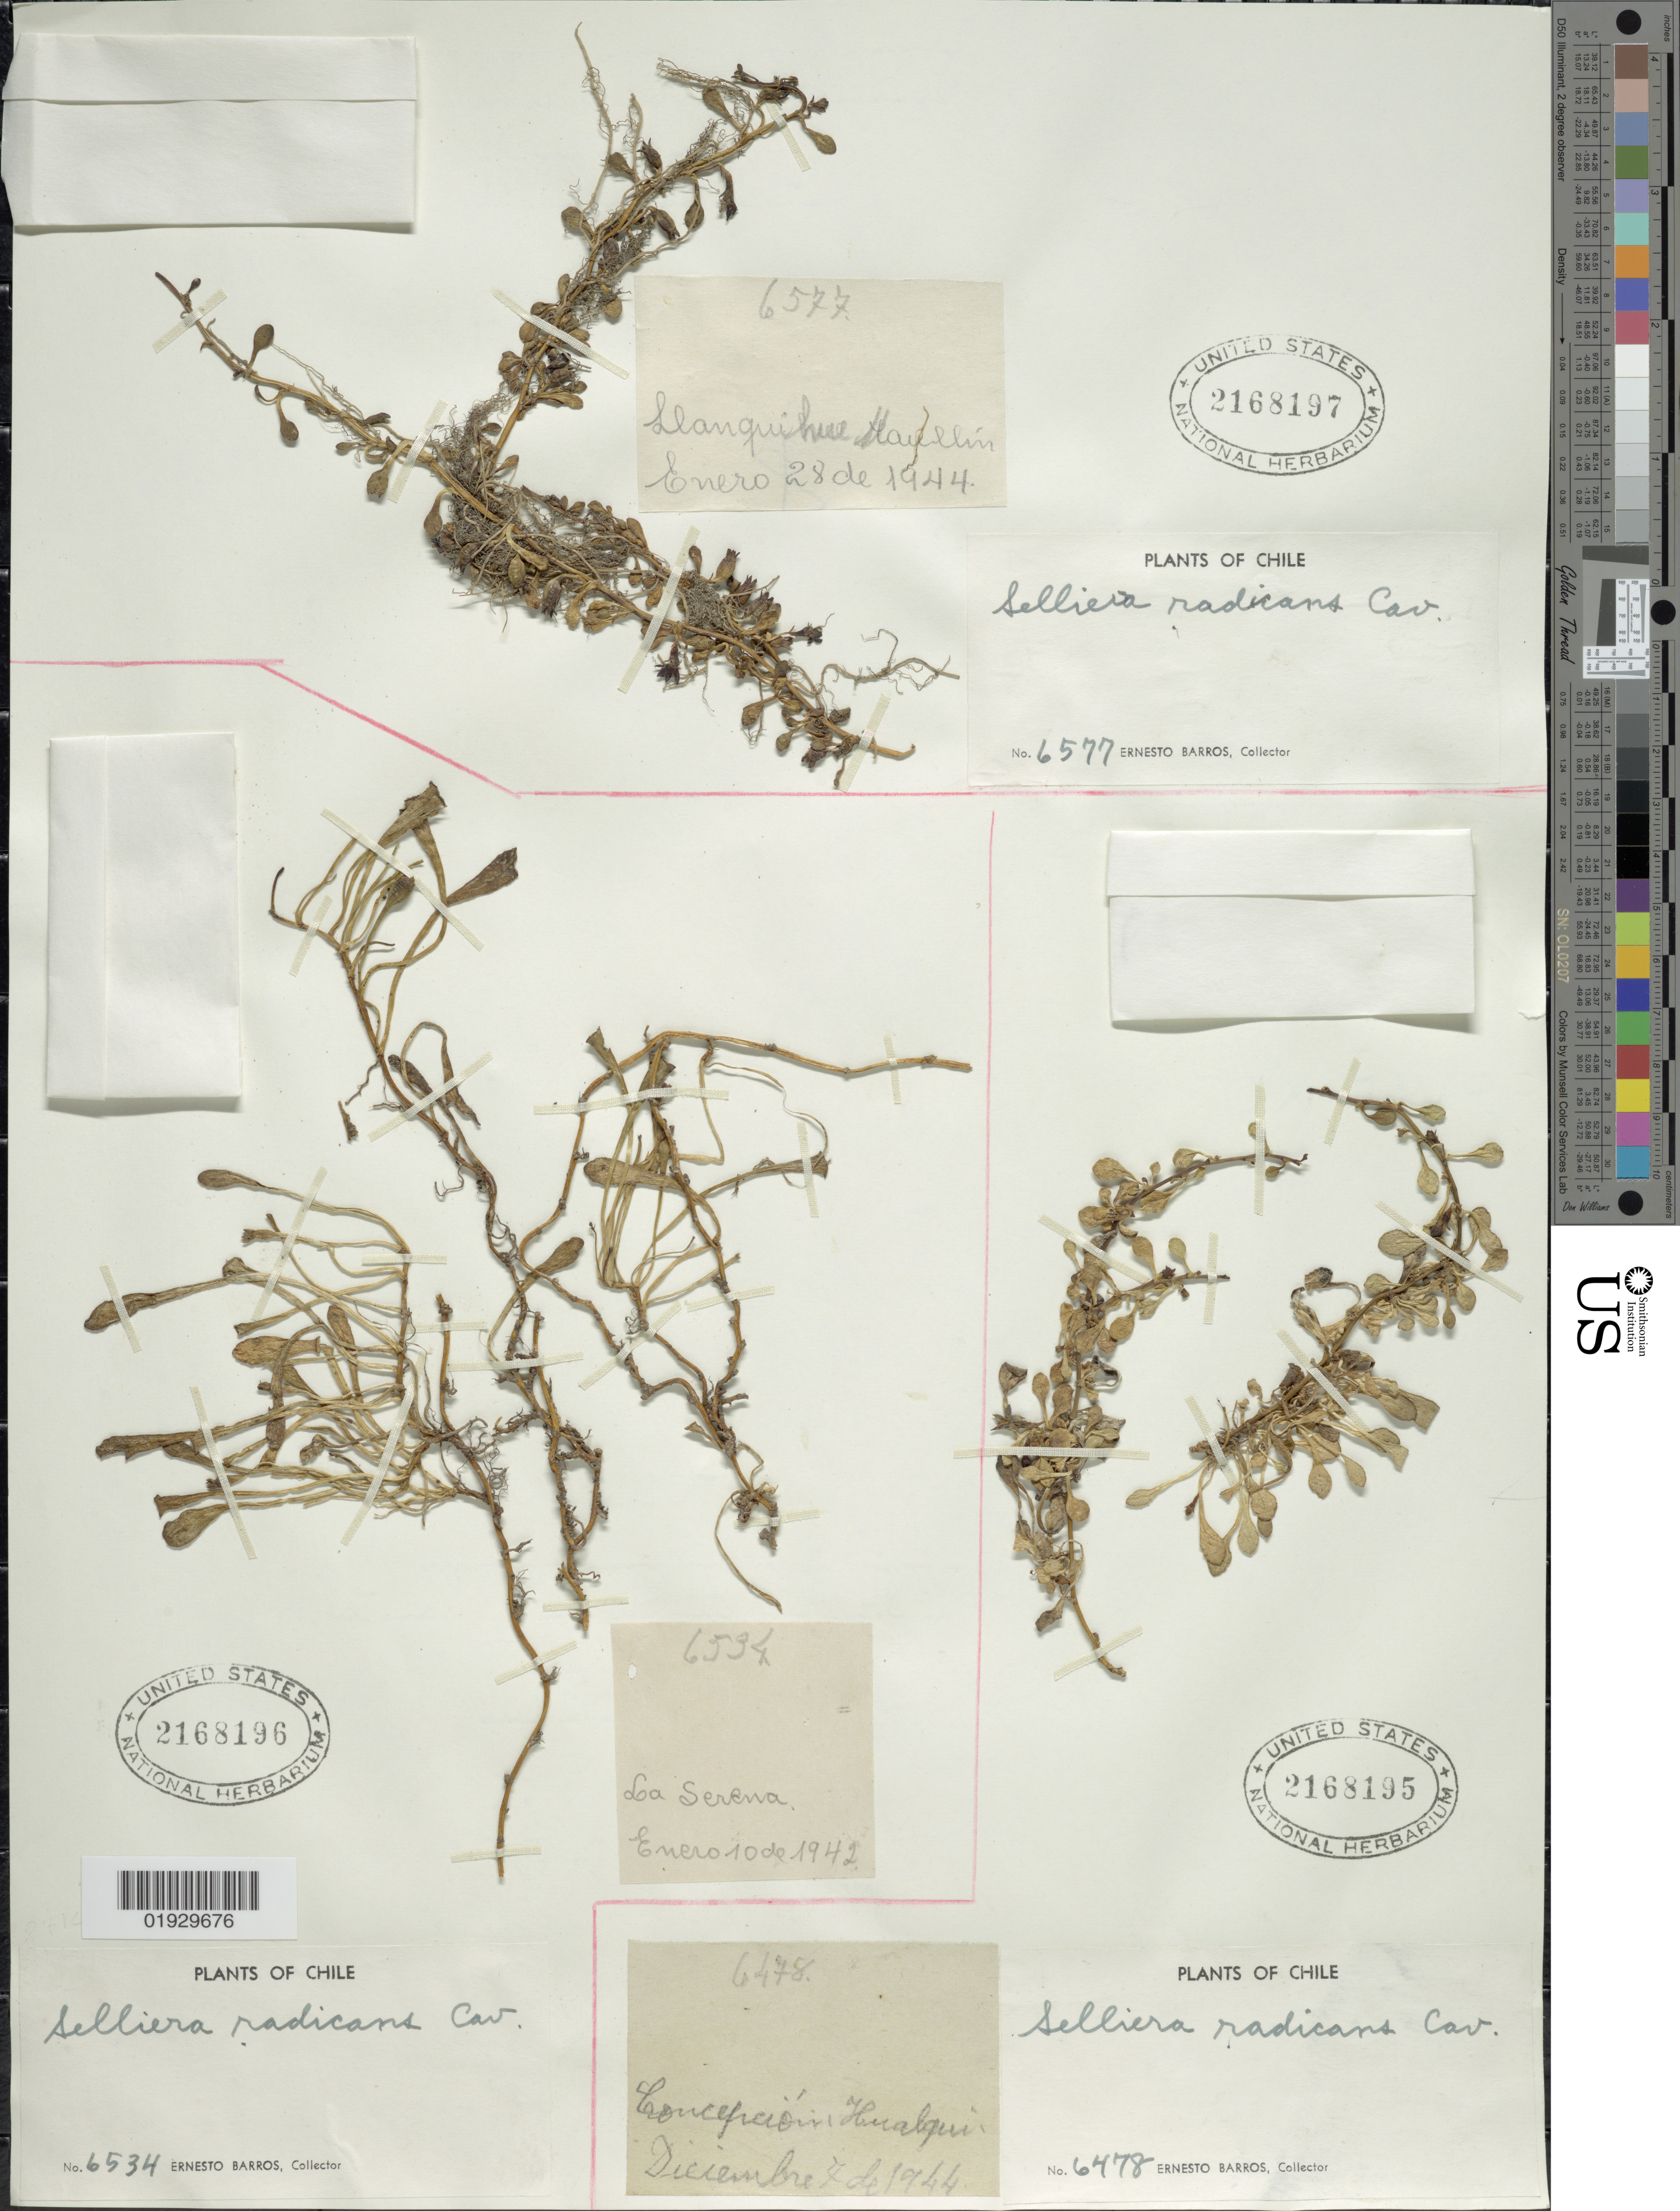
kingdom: Plantae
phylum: Tracheophyta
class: Magnoliopsida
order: Asterales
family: Goodeniaceae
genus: Selliera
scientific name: Selliera radicans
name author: Cav.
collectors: E. Barros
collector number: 6478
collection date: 1944-12-07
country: Chile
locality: Concepción; Hualqui.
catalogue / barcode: US 2168195